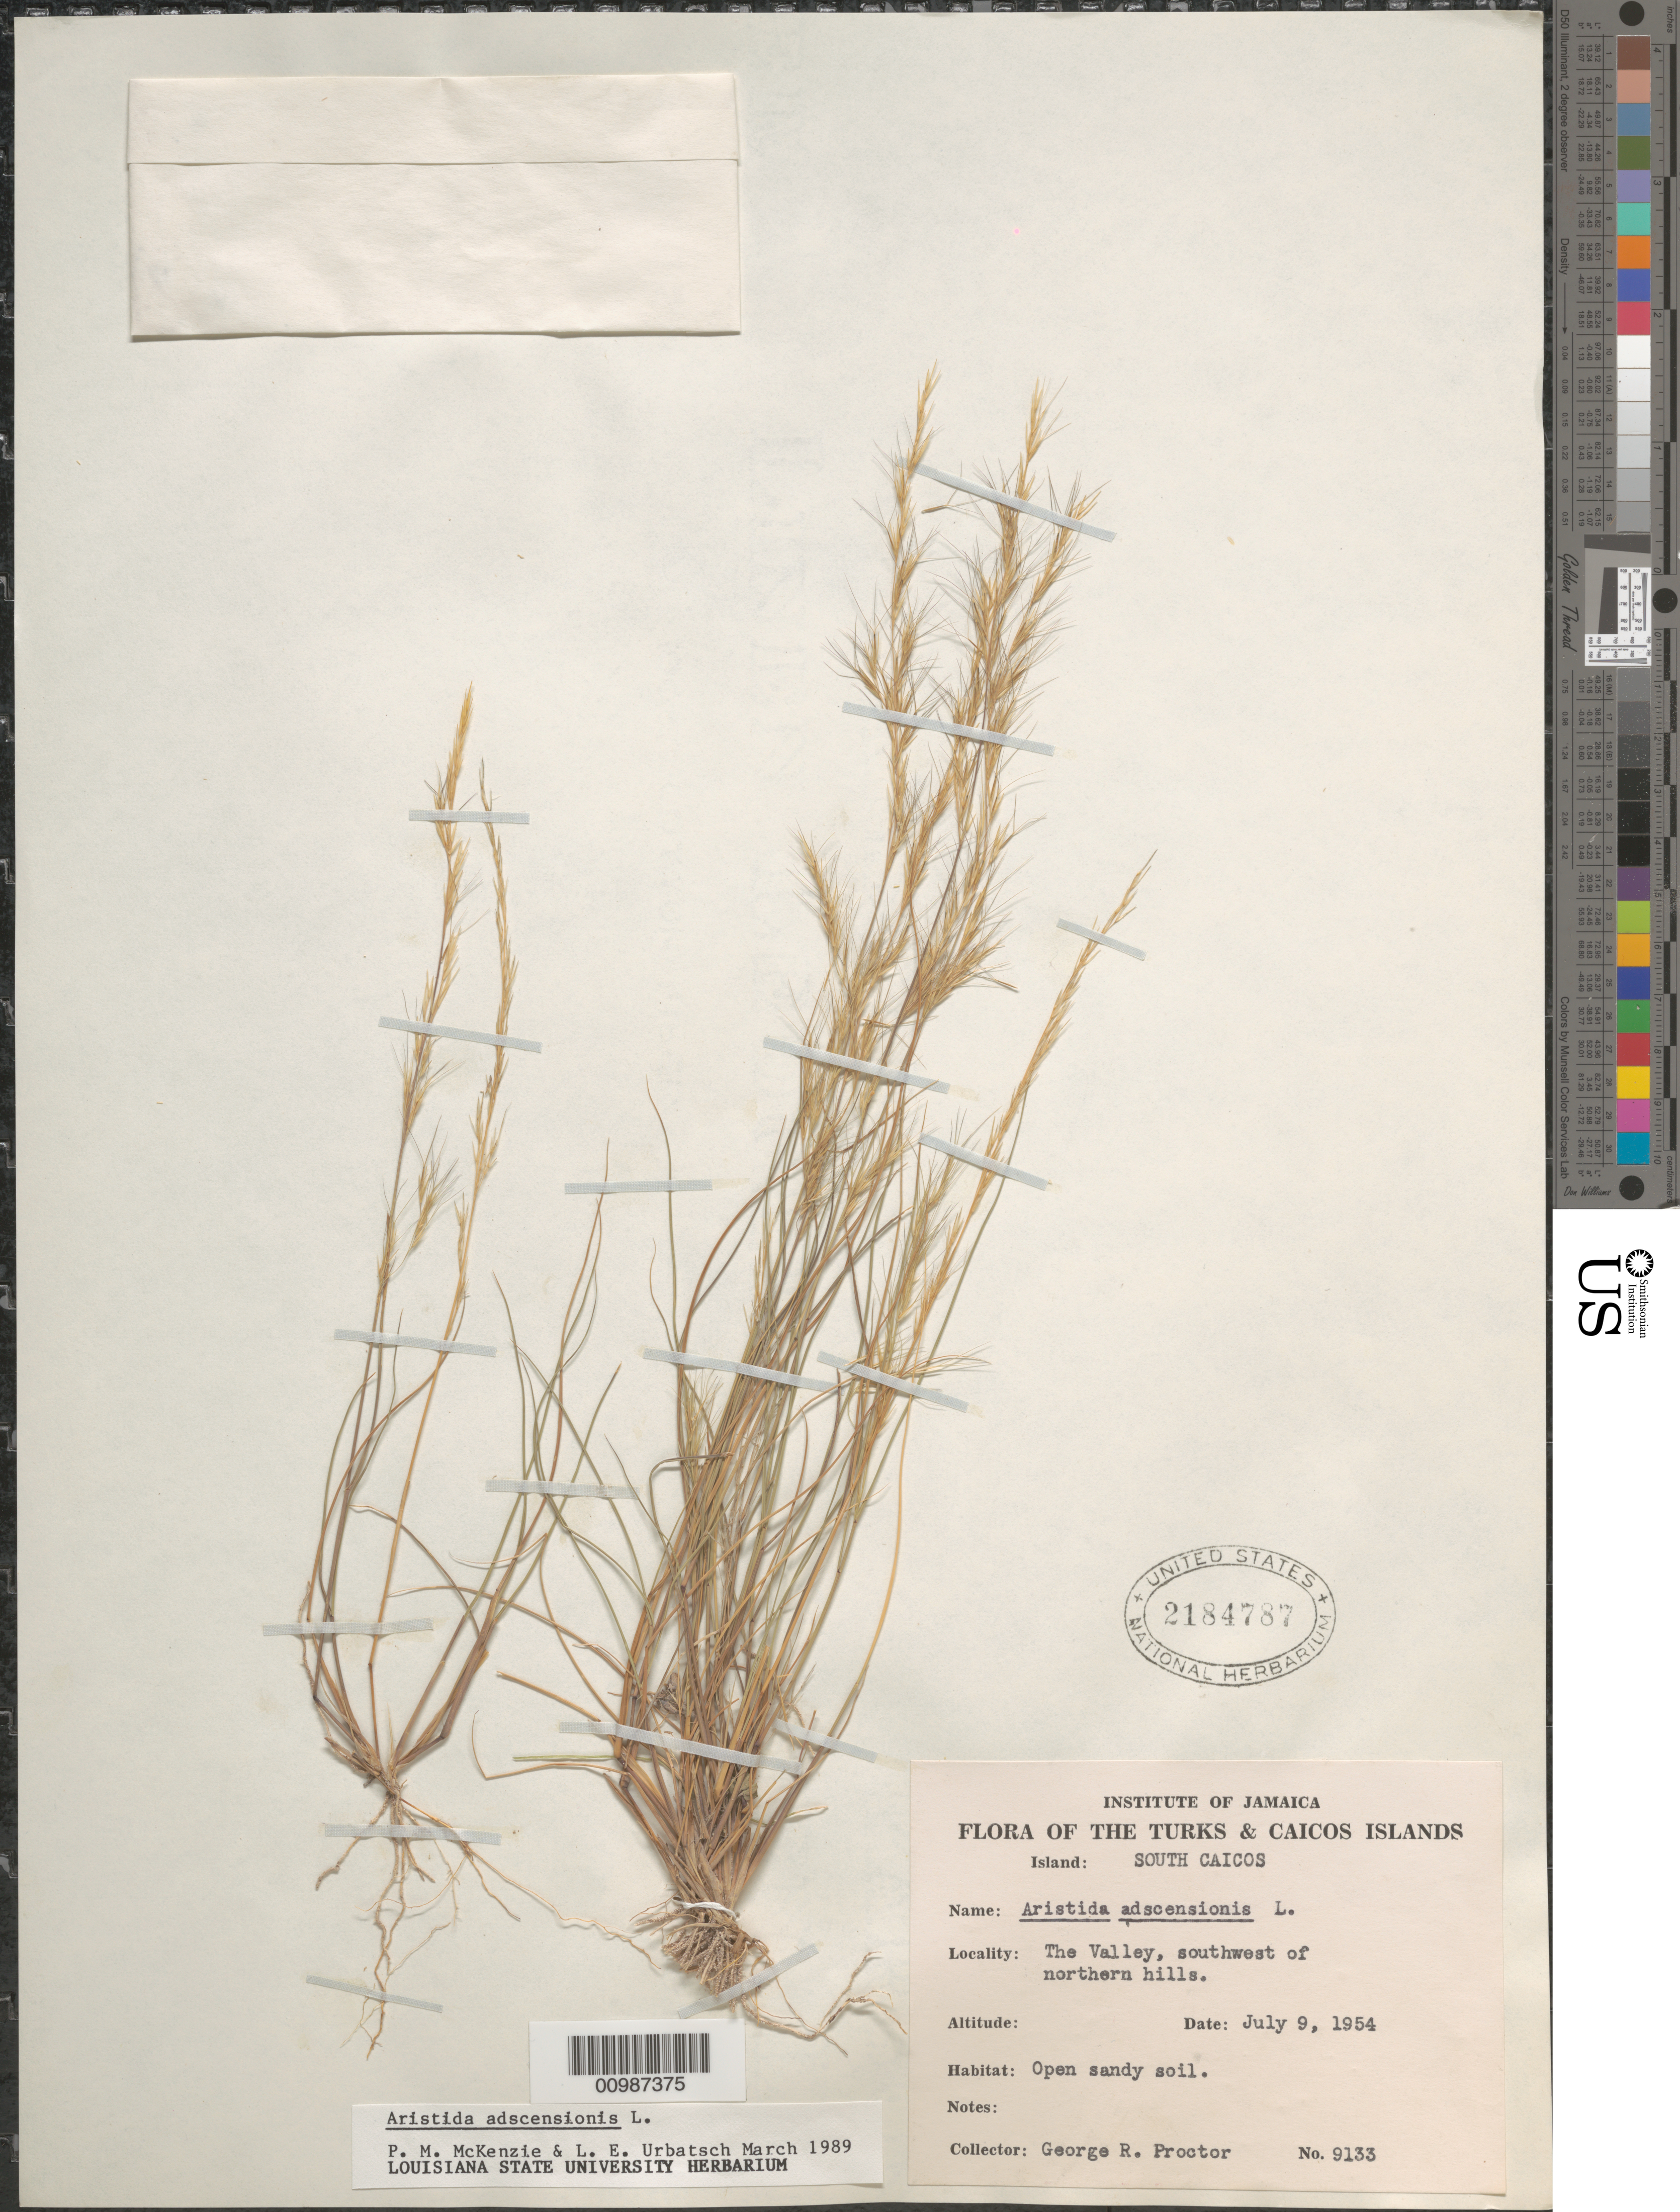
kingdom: Plantae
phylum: Tracheophyta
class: Liliopsida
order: Poales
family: Poaceae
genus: Aristida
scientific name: Aristida adscensionis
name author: L.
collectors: G. R. Proctor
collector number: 9133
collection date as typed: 09 Jul 1954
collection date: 1954-07-09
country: Turks and Caicos Islands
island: South Caicos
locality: The Valley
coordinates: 0 N, 0 E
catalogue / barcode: US 2184787